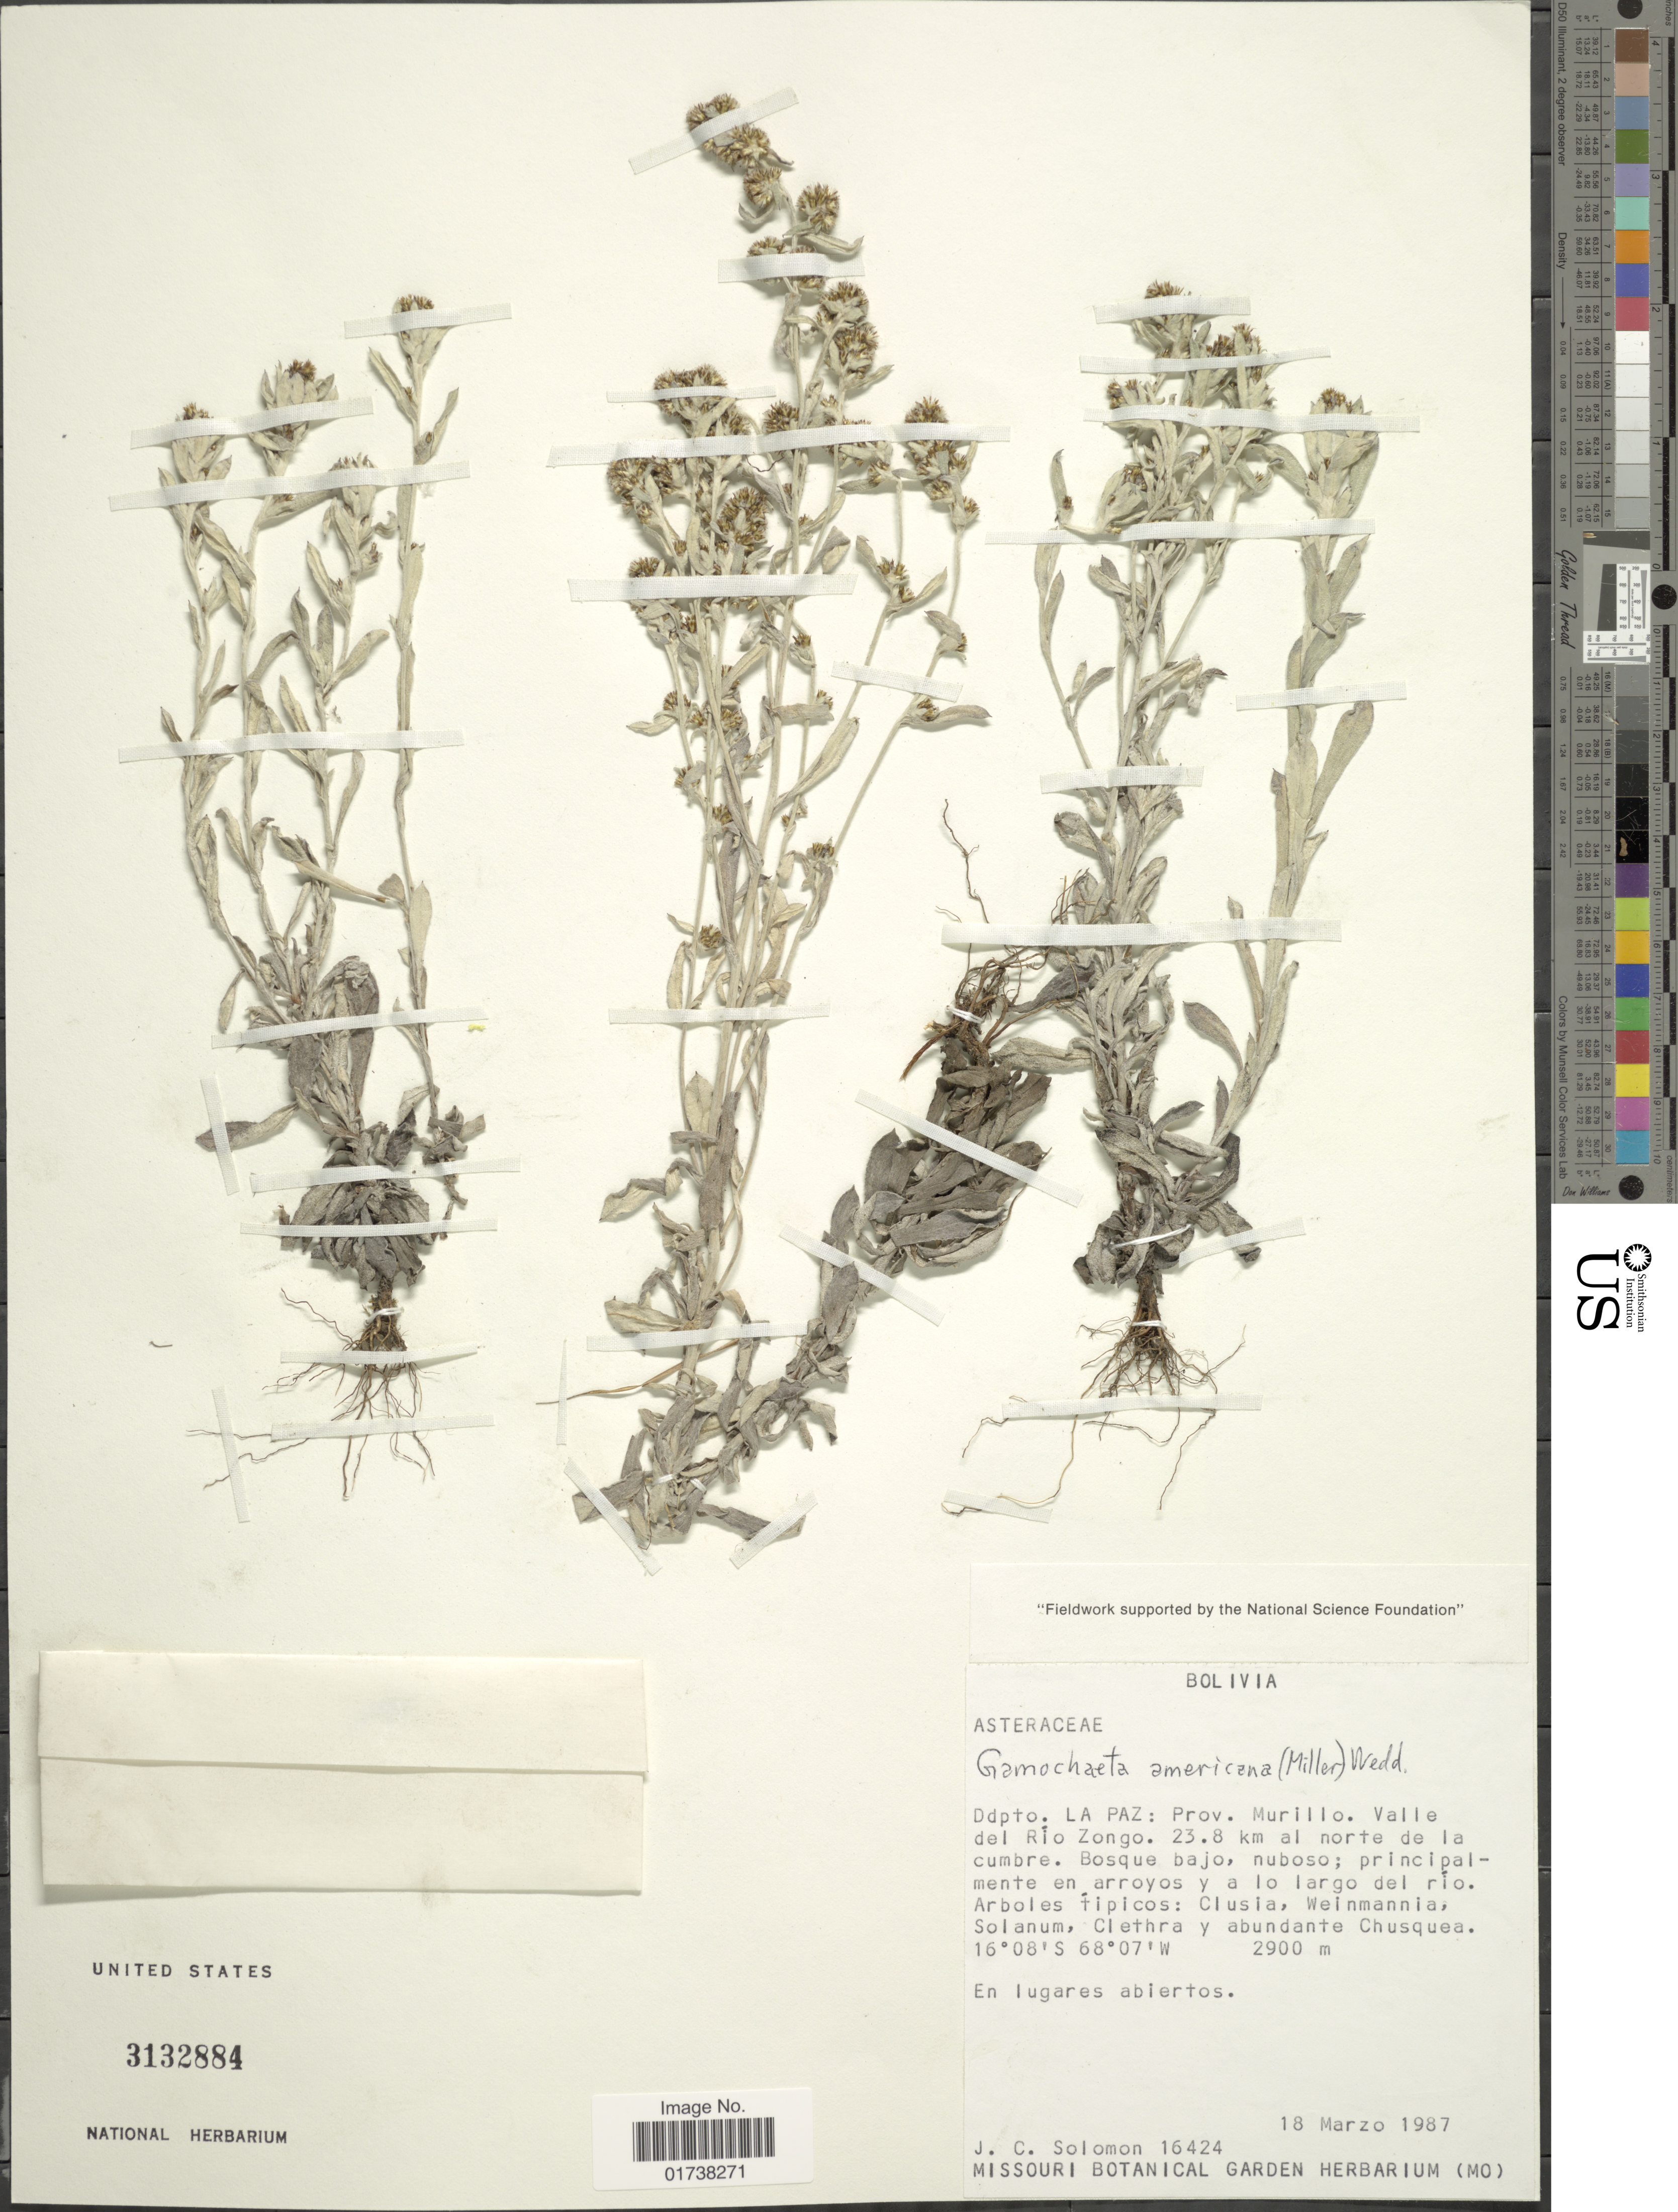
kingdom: Plantae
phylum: Tracheophyta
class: Magnoliopsida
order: Asterales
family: Asteraceae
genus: Gamochaeta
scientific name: Gamochaeta americana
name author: (Mill.) Wedd.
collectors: J. C. Solomon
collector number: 16424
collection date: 1987-03-18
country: Bolivia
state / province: La Paz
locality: Ddpto. La Paz: Prov. Murillo, Valle del Rio Zongo, 23.8 km al norte de la cumbre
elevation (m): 2900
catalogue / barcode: US 3132884